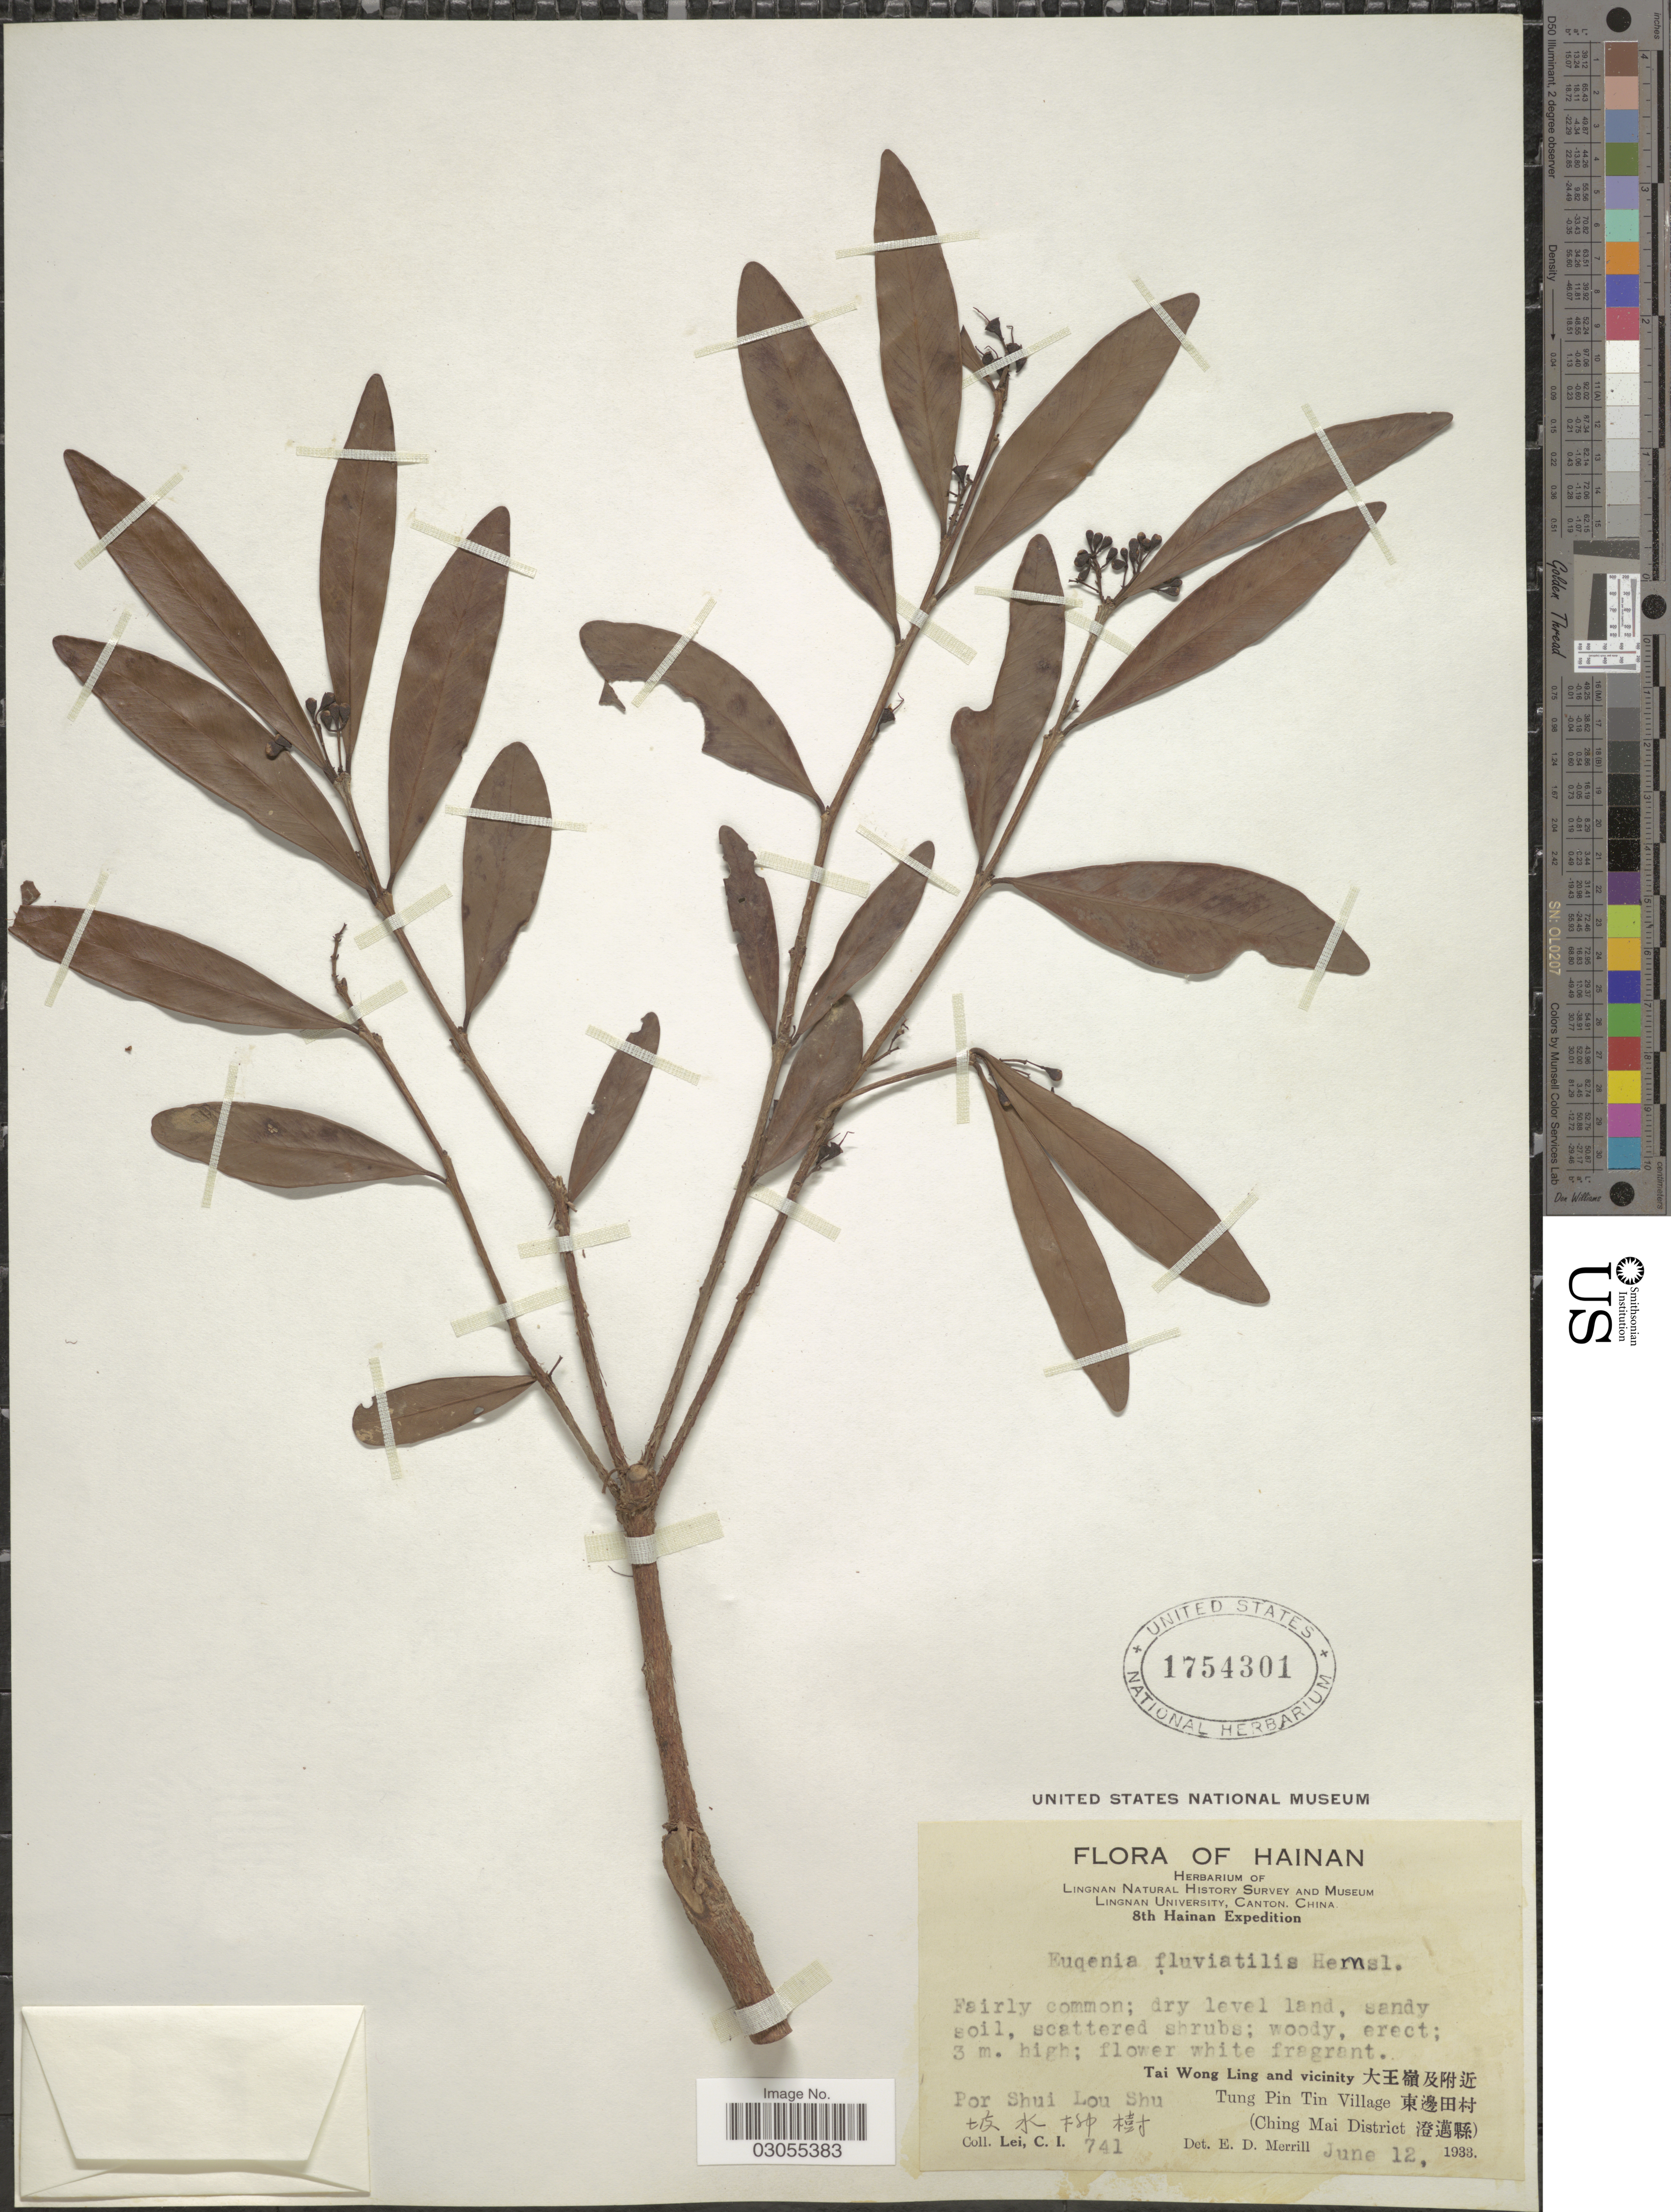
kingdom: Plantae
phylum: Tracheophyta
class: Magnoliopsida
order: Myrtales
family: Myrtaceae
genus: Syzygium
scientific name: Syzygium fluviatile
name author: (Hemsl.) Merr. & L.M. Perry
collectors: C. I. Lei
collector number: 741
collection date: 1933-06-12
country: China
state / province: Hainan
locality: Tai Wong Ling and vicinity. Tung Pin Tin Village. (Ching Mai District.). Por Shui Lou Shu.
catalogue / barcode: US 1754301